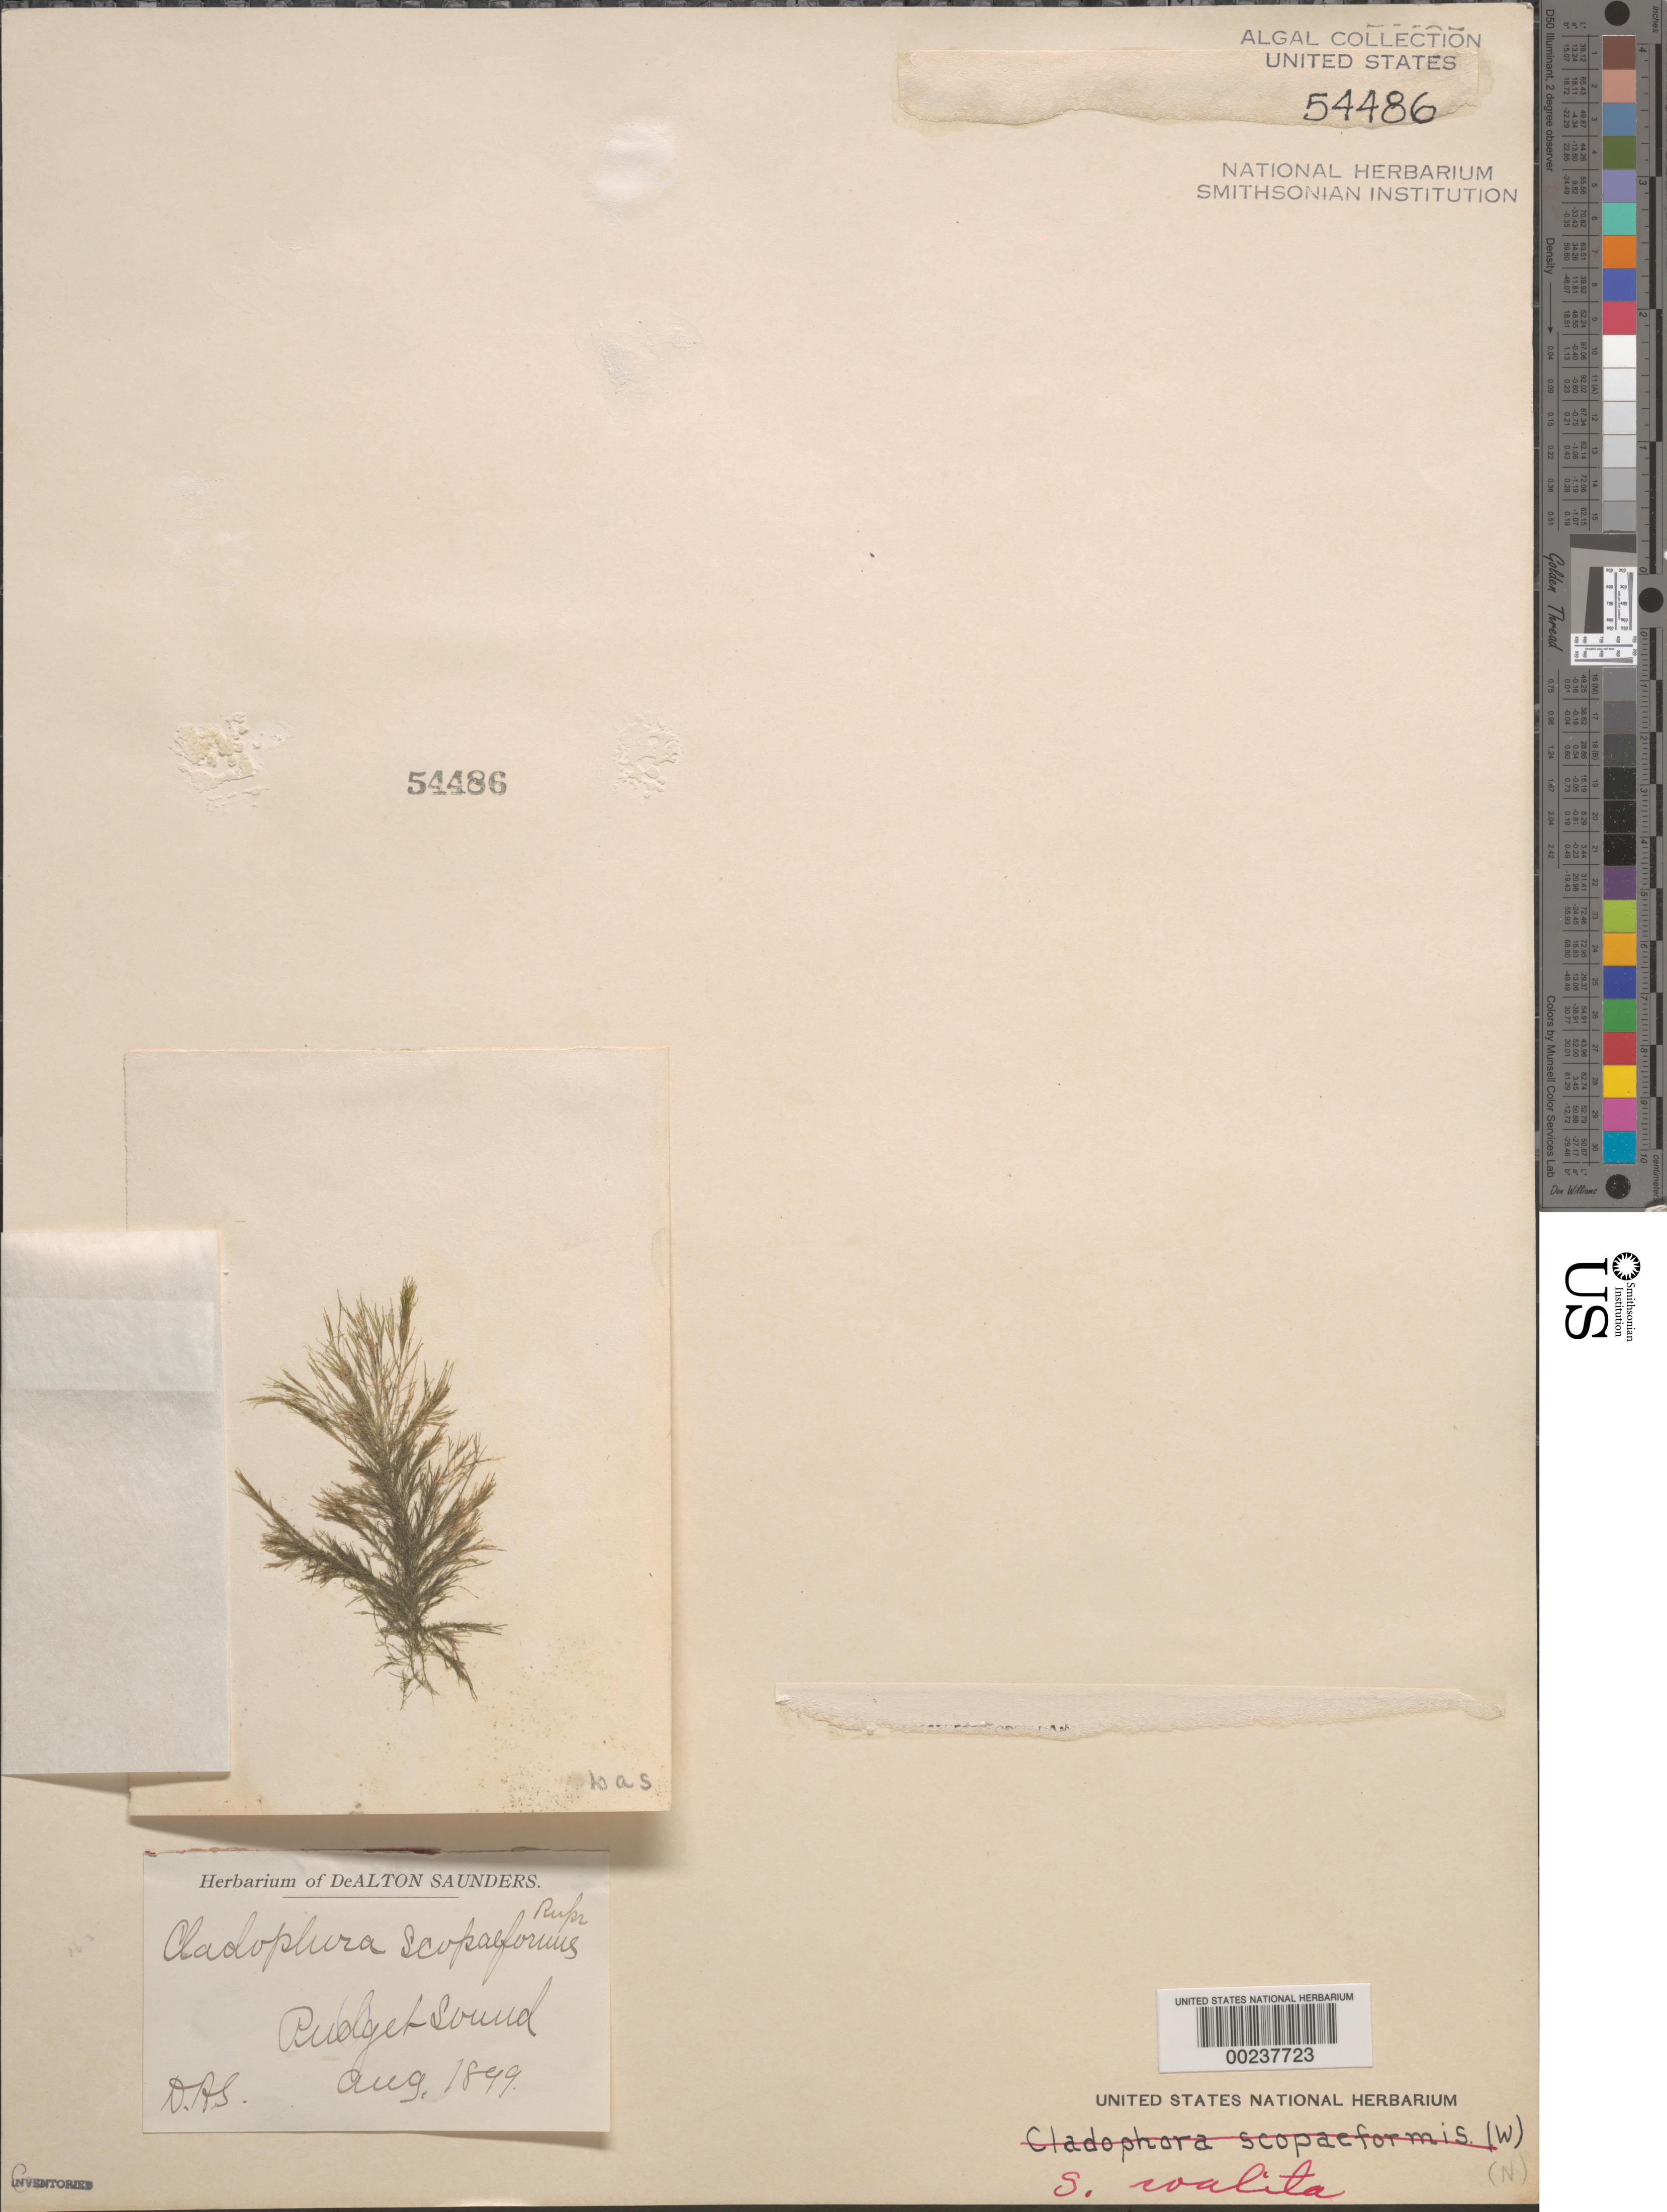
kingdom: Plantae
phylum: Chlorophyta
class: Ulvophyceae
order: Ulotrichales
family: Ulotrichaceae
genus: Acrosiphonia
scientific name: Acrosiphonia coalita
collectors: D. Saunders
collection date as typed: Aug 1899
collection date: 1899-08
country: United States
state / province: Washington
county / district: King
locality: Puget Sound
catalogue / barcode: US 54486